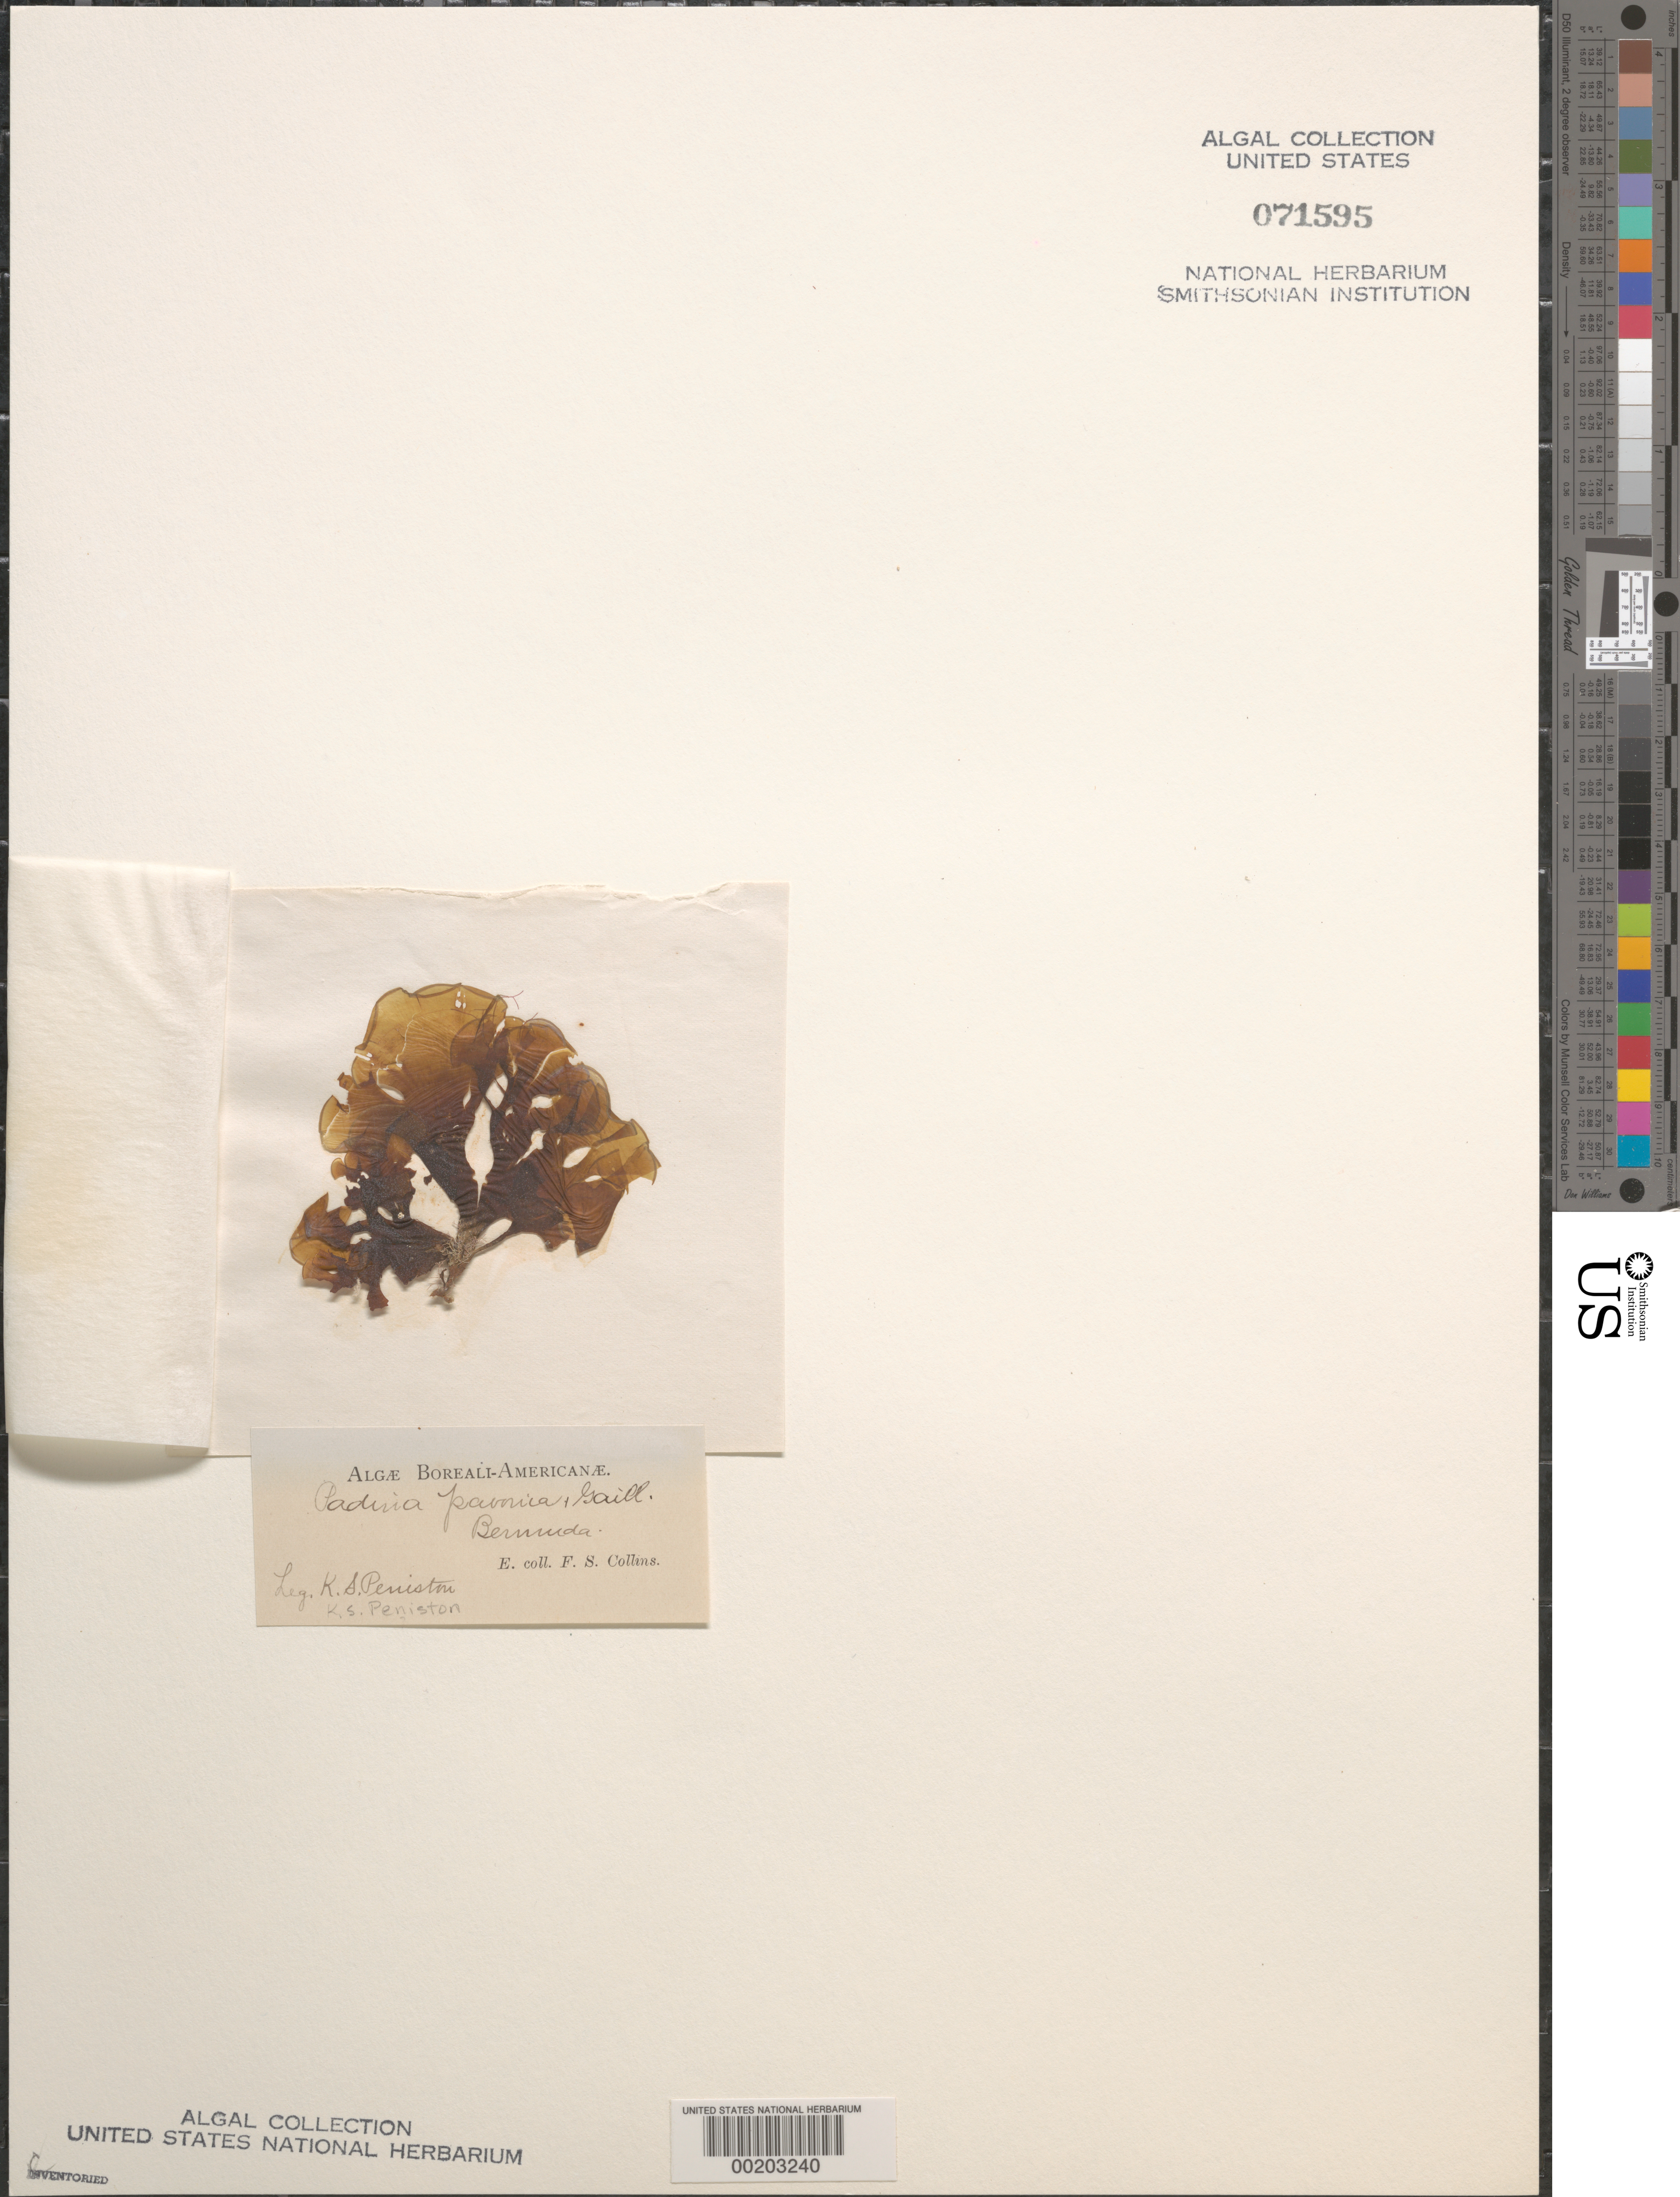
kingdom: Chromista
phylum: Ochrophyta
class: Phaeophyceae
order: Dictyotales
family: Dictyotaceae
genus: Padina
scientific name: Padina pavonica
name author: (L.) Thivy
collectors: K. Peniston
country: Bermuda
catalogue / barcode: US 71595